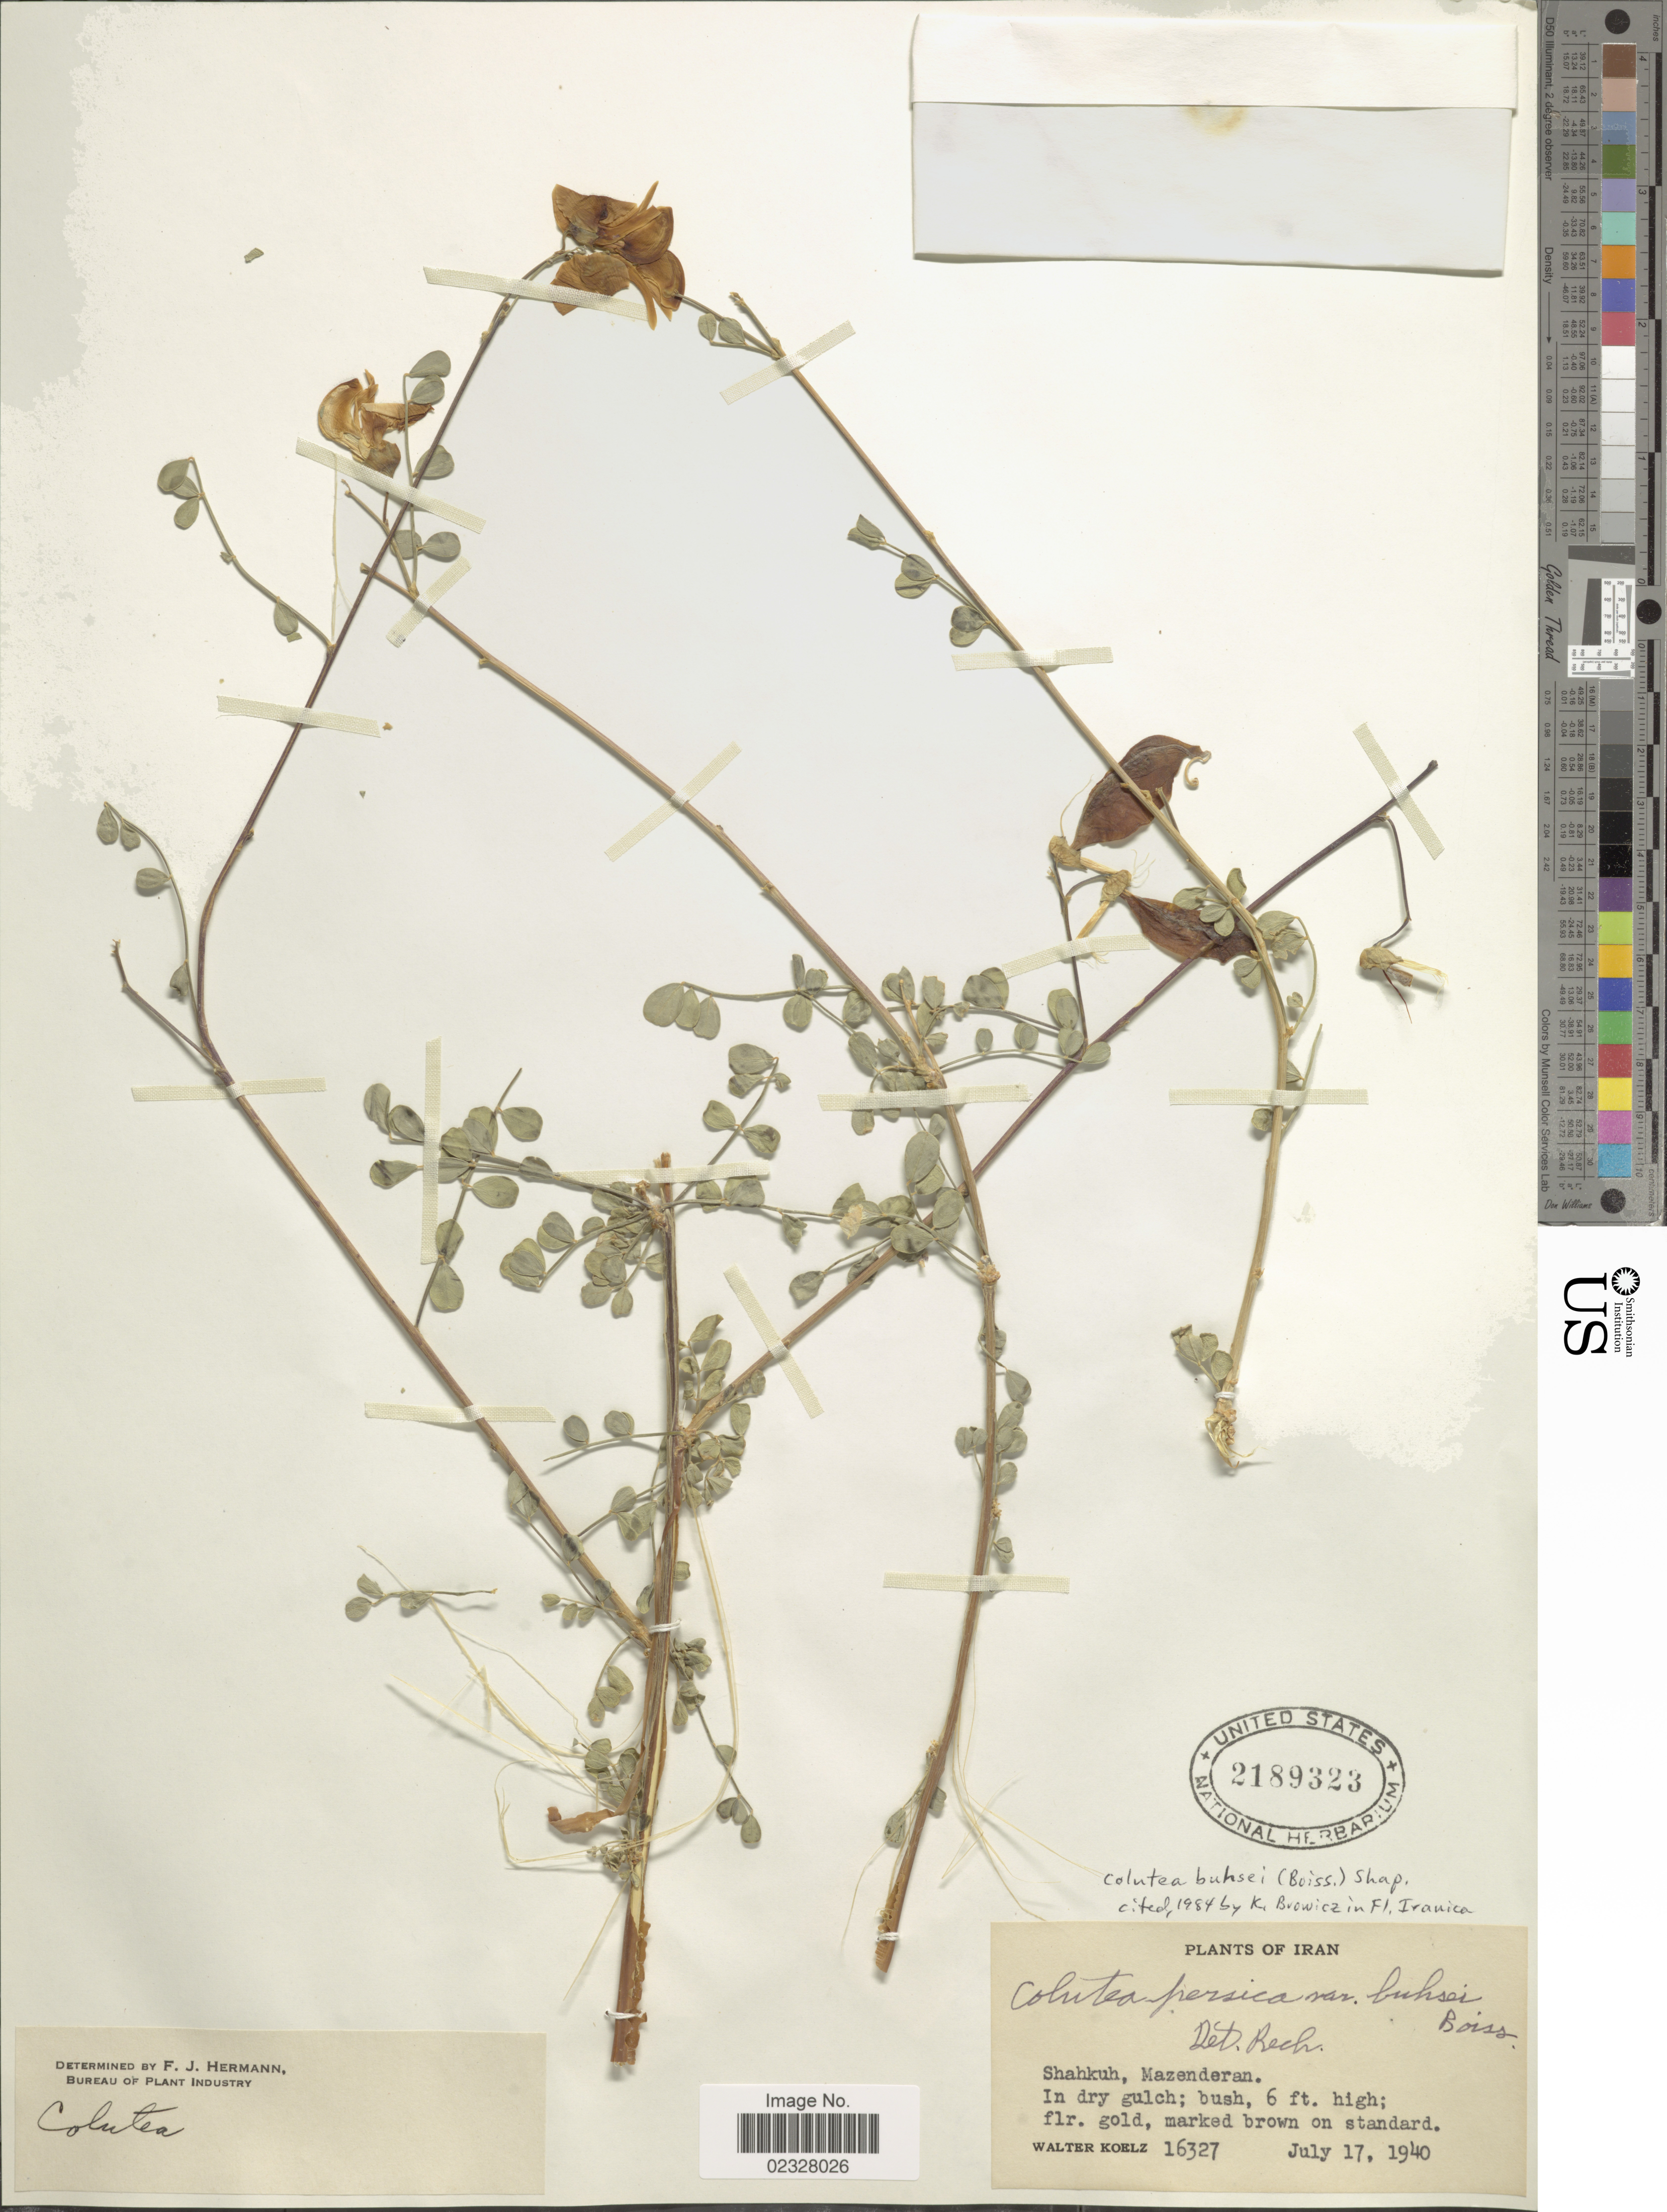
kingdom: Plantae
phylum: Tracheophyta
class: Magnoliopsida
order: Fabales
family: Fabaceae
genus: Colutea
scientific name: Colutea buhsei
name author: (Boiss.) Shap.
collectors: W. N. Koelz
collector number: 16327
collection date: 1940-07-17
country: Iran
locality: Shahkuh, Mazenderan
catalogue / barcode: US 2189323